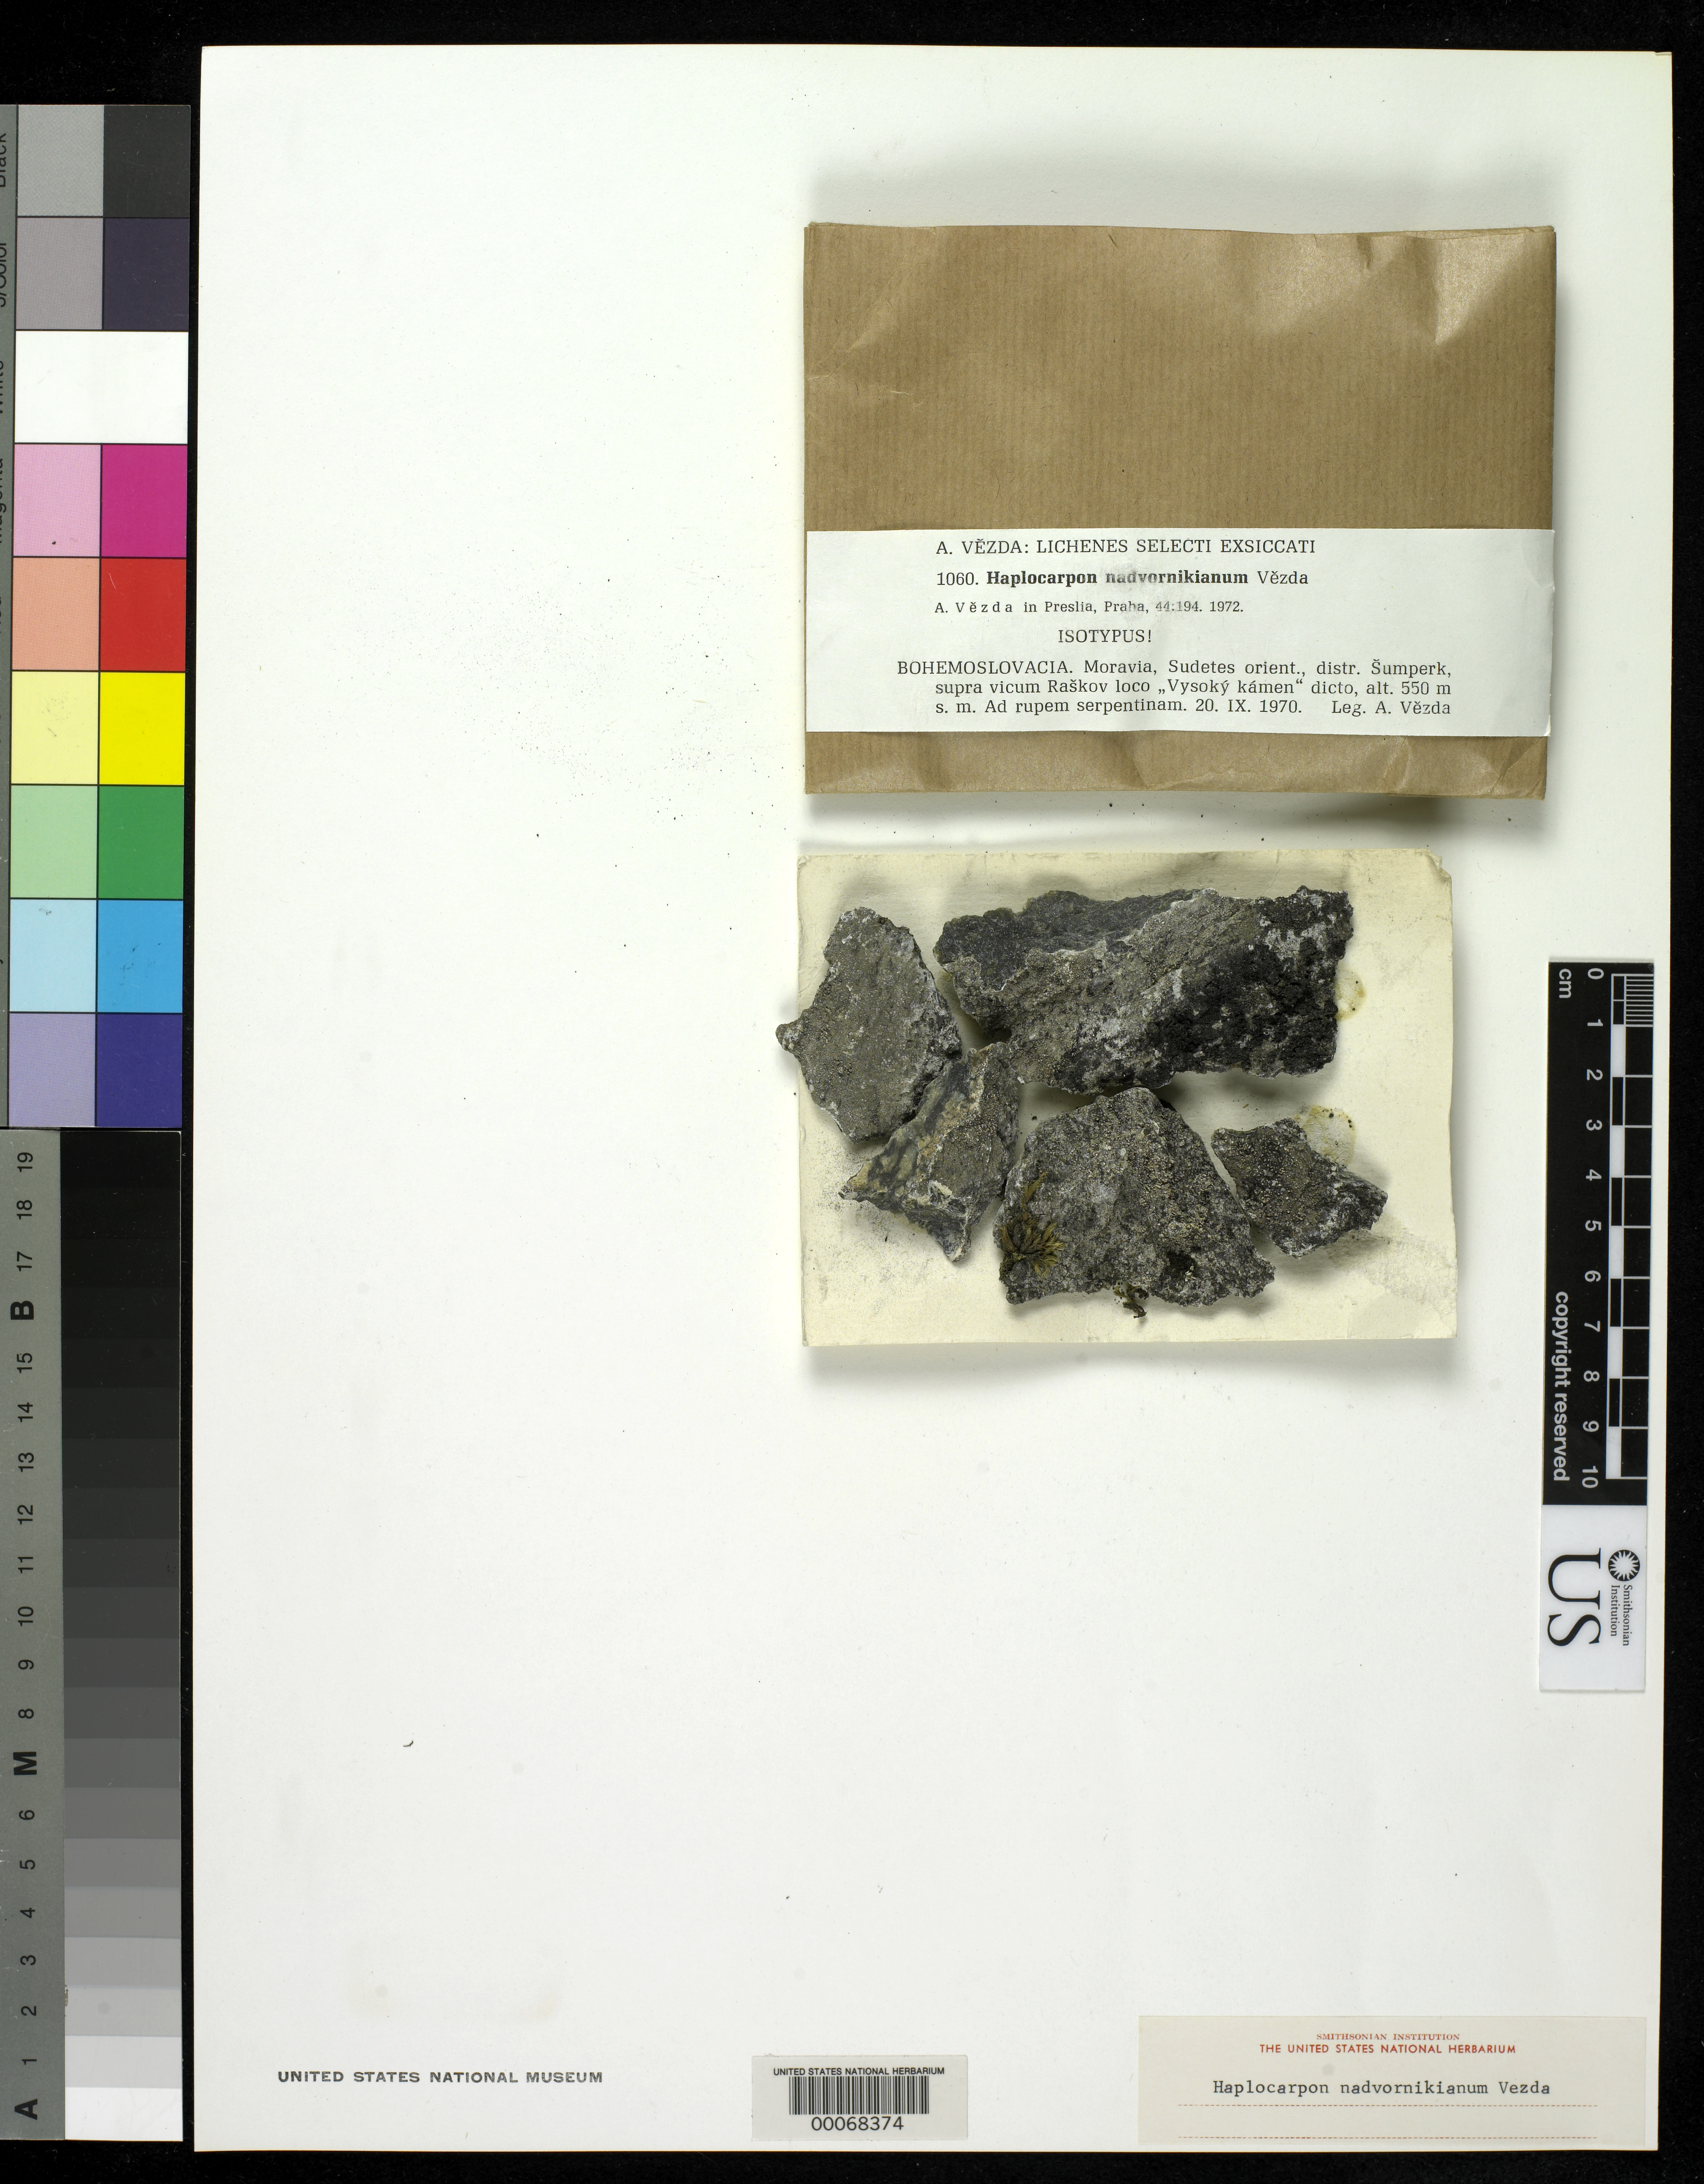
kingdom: Fungi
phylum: Ascomycota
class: Lecanoromycetes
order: Lecideales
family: Lecideaceae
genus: Haplocarpon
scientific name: Haplocarpon nadvornikianum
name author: Vezda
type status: Isotype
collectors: A. Vezda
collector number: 1060 Vezda No.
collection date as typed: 20 Sep 1970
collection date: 1970-09-20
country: Czechia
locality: Moravia, Sudetes Orient Distr. Sumperk. [Moravia, E Sudetenland District of Sumperk.]